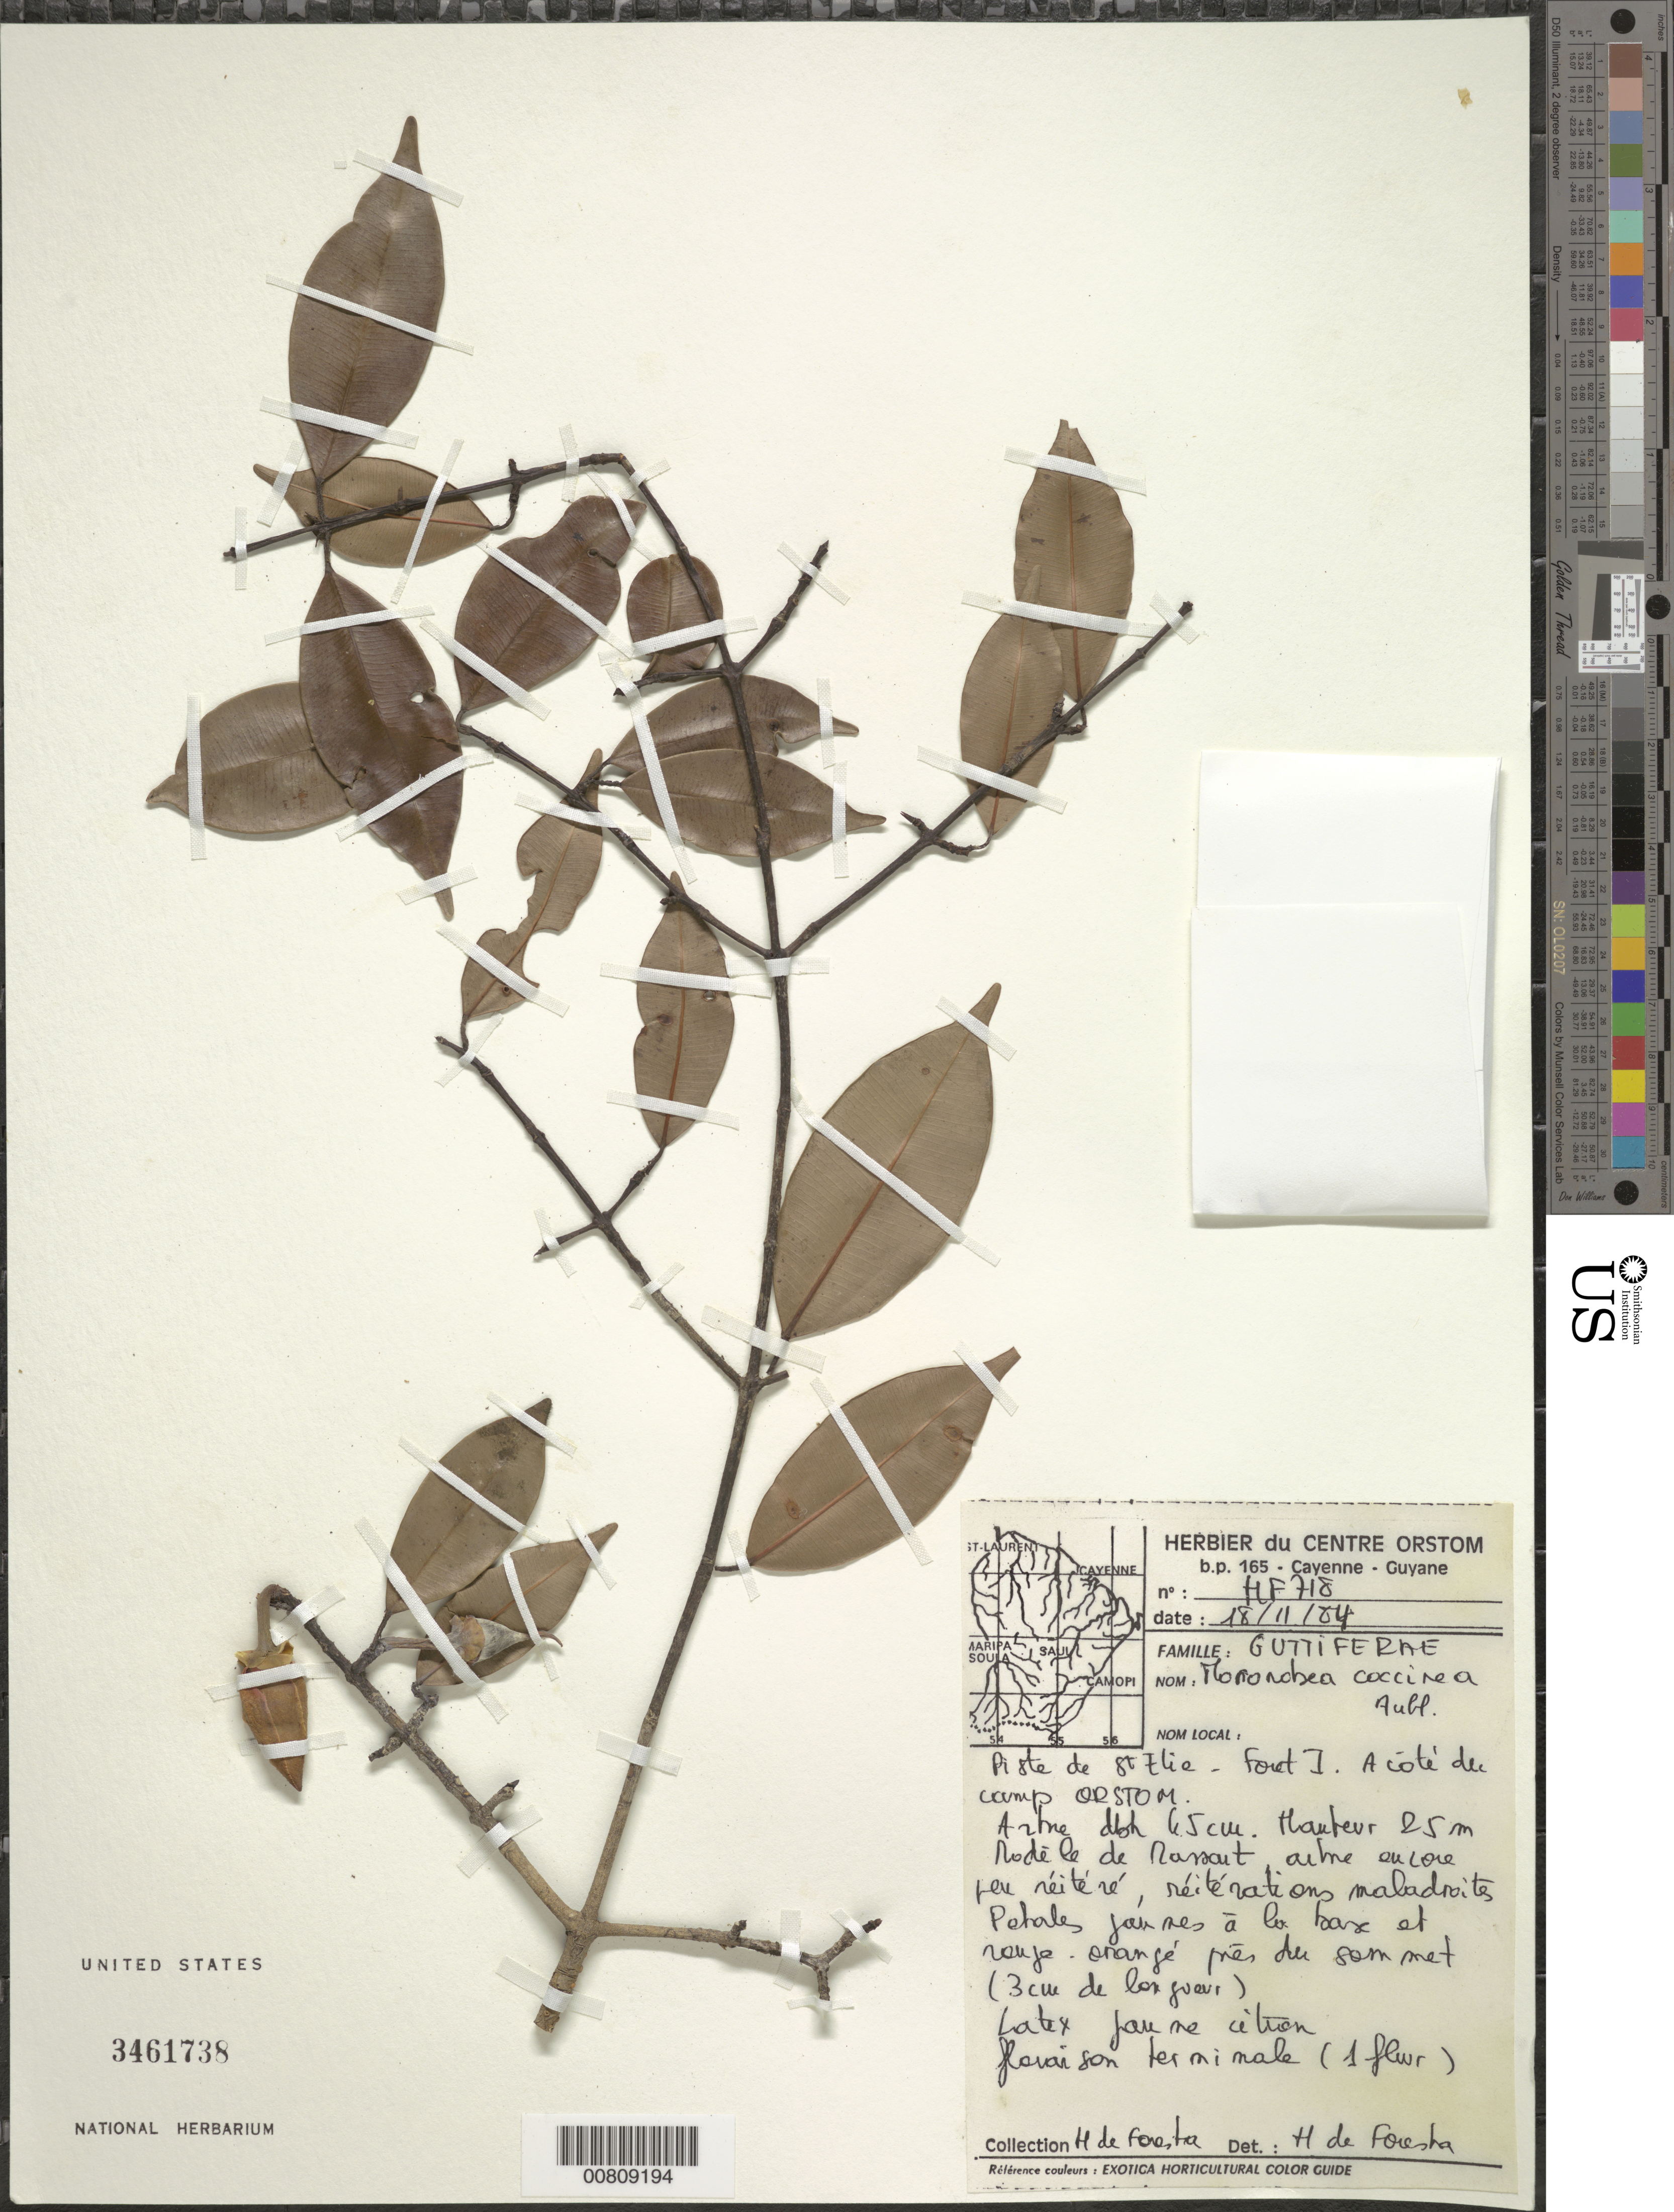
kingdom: Plantae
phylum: Tracheophyta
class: Magnoliopsida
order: Malpighiales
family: Clusiaceae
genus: Moronobea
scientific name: Moronobea coccinea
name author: Aubl.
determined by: de Foresta, H.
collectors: H. de Foresta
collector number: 718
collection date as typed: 18-Oct-84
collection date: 1984-10-18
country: French Guiana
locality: Piste de Saint-Élie, Bassin du Sinnamary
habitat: Forêt primaire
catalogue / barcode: US 3461738